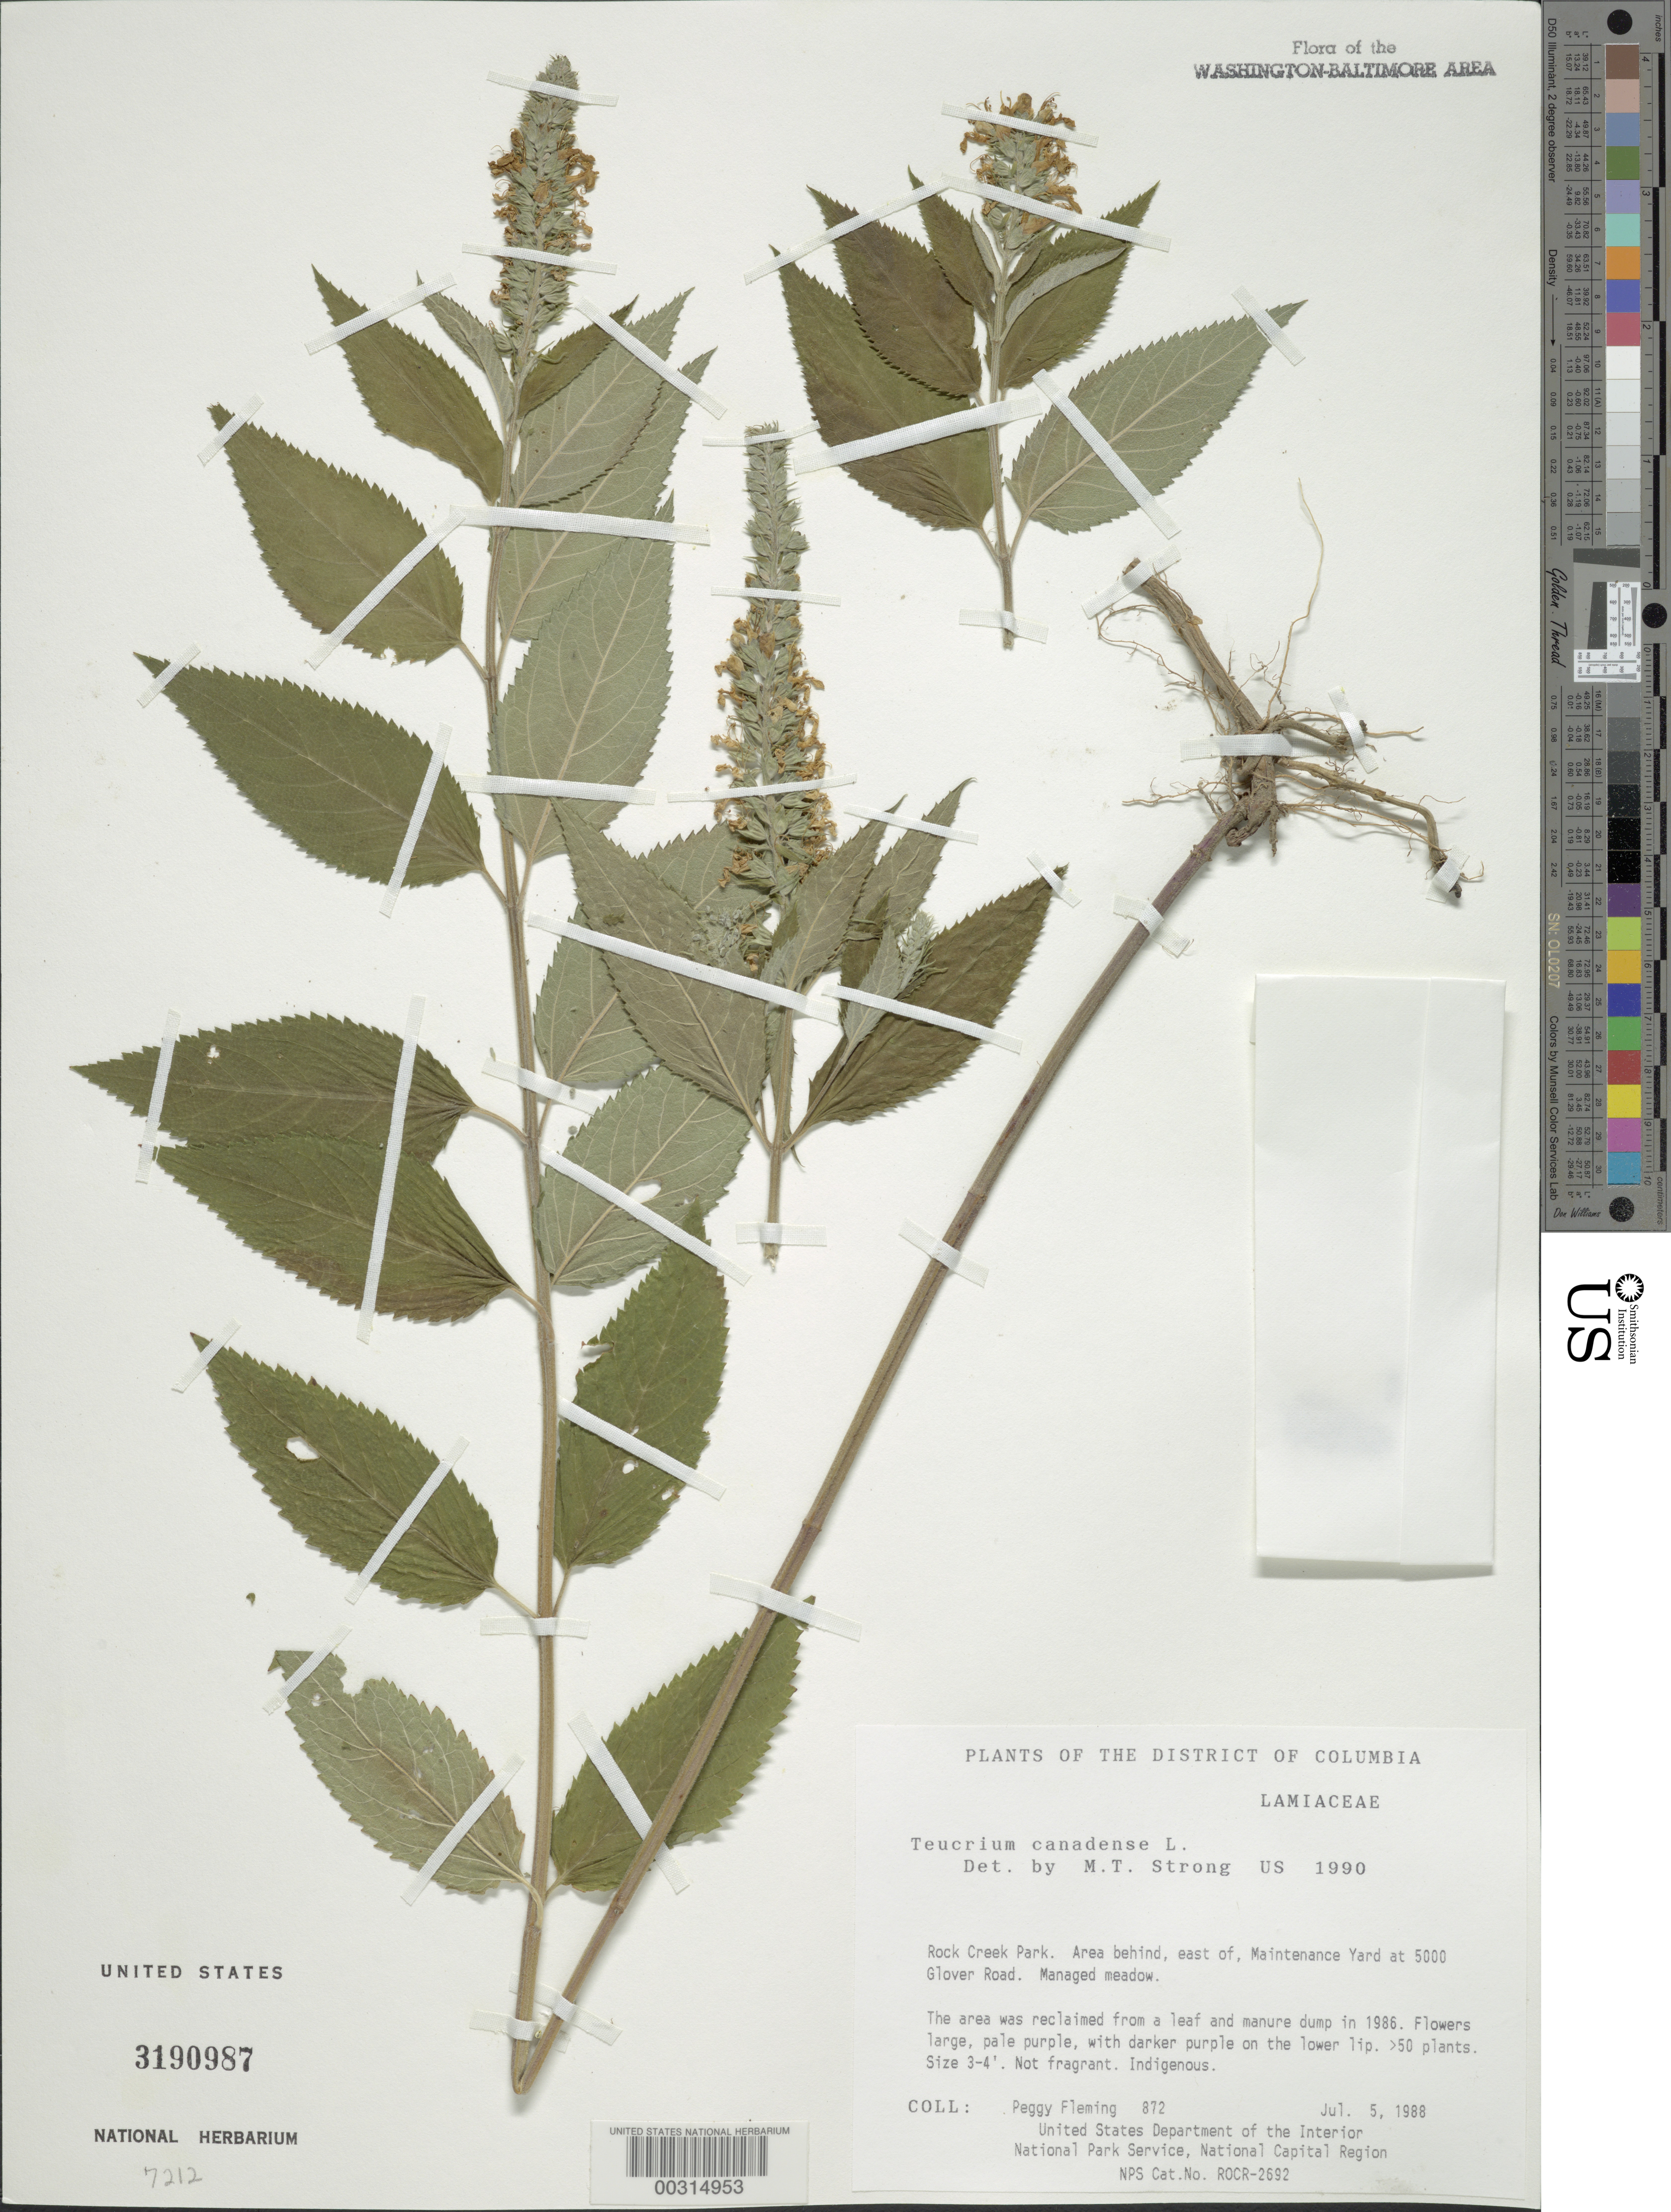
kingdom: Plantae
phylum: Tracheophyta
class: Magnoliopsida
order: Lamiales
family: Lamiaceae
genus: Teucrium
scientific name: Teucrium canadense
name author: L.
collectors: P. Fleming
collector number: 872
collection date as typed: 05 Jul 1988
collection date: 1988-07-05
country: United States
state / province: District of Columbia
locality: Rock Creek Park, E of Maintenance Yard at 5000 Glover Road Rock Creek Park and vicinity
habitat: Managed meadow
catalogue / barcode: US 3190987